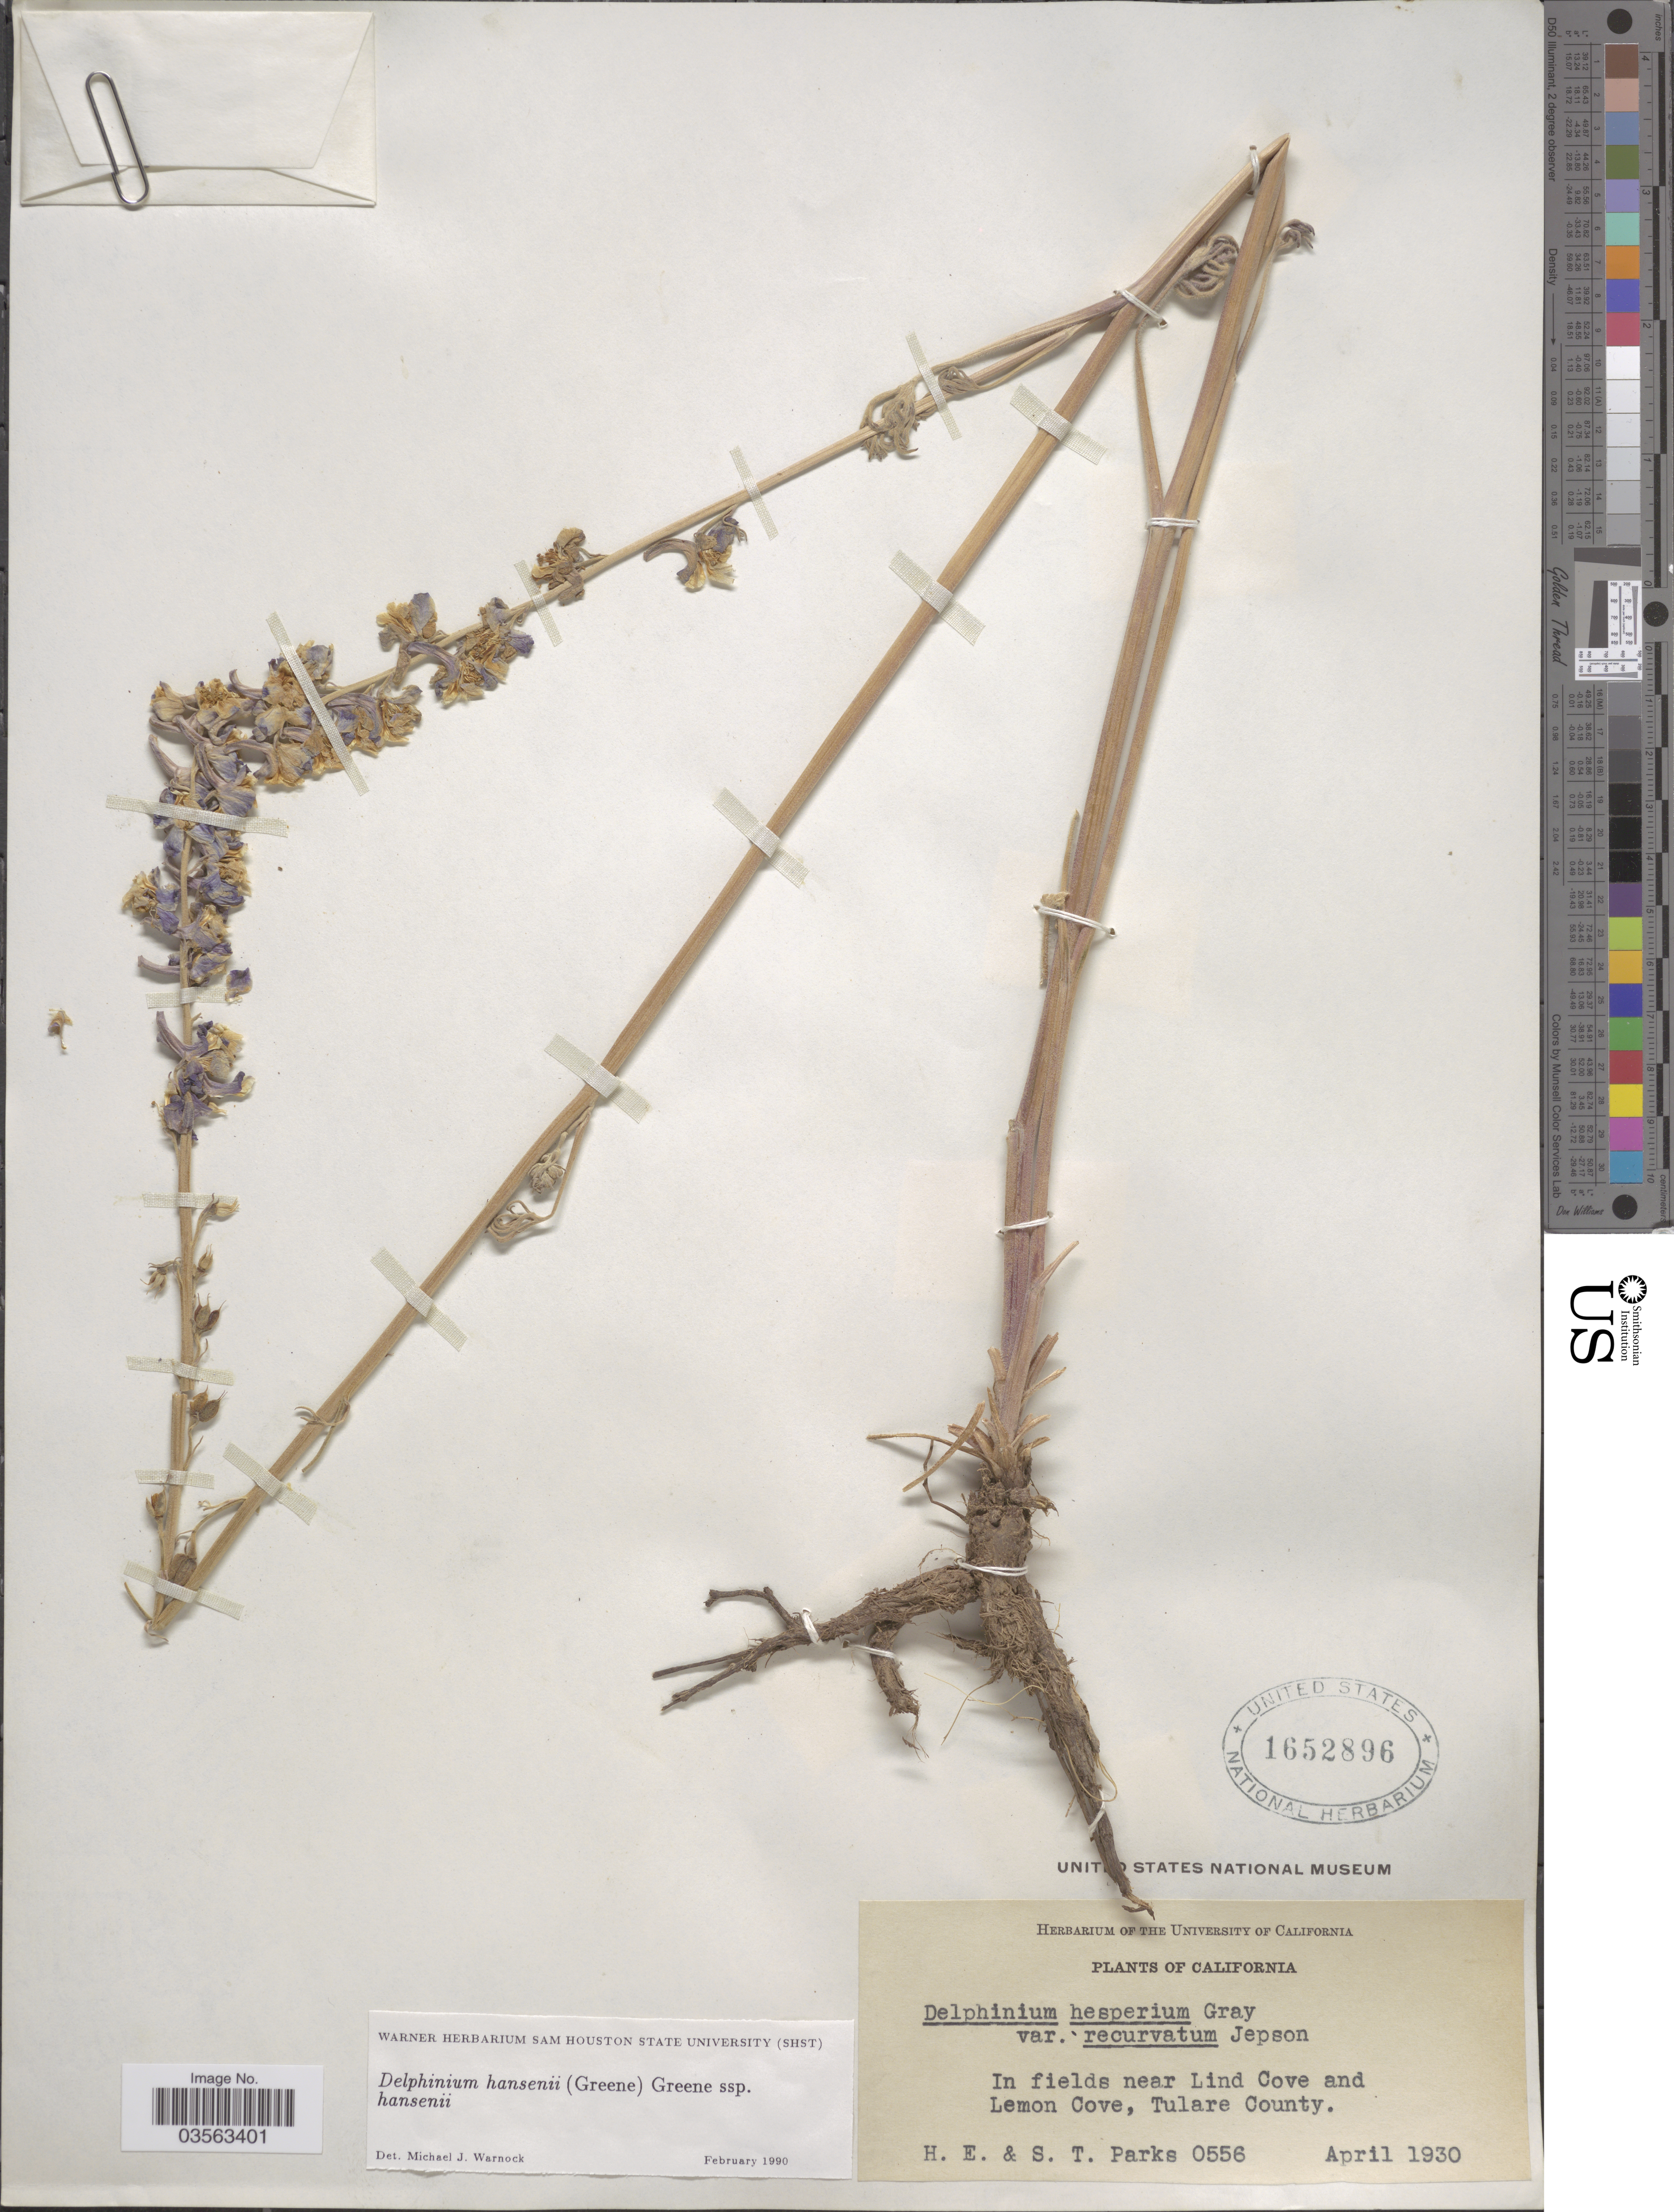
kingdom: Plantae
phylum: Tracheophyta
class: Magnoliopsida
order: Ranunculales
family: Ranunculaceae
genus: Delphinium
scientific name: Delphinium hansenii subsp. hansenii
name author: (Greene) Greene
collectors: H. E. Parks & S. Parks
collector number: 0556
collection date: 1930-04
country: United States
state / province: California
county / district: Tulare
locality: In fields near Lind Cove and Lemon Cove, Tulare County.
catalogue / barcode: US 1652896